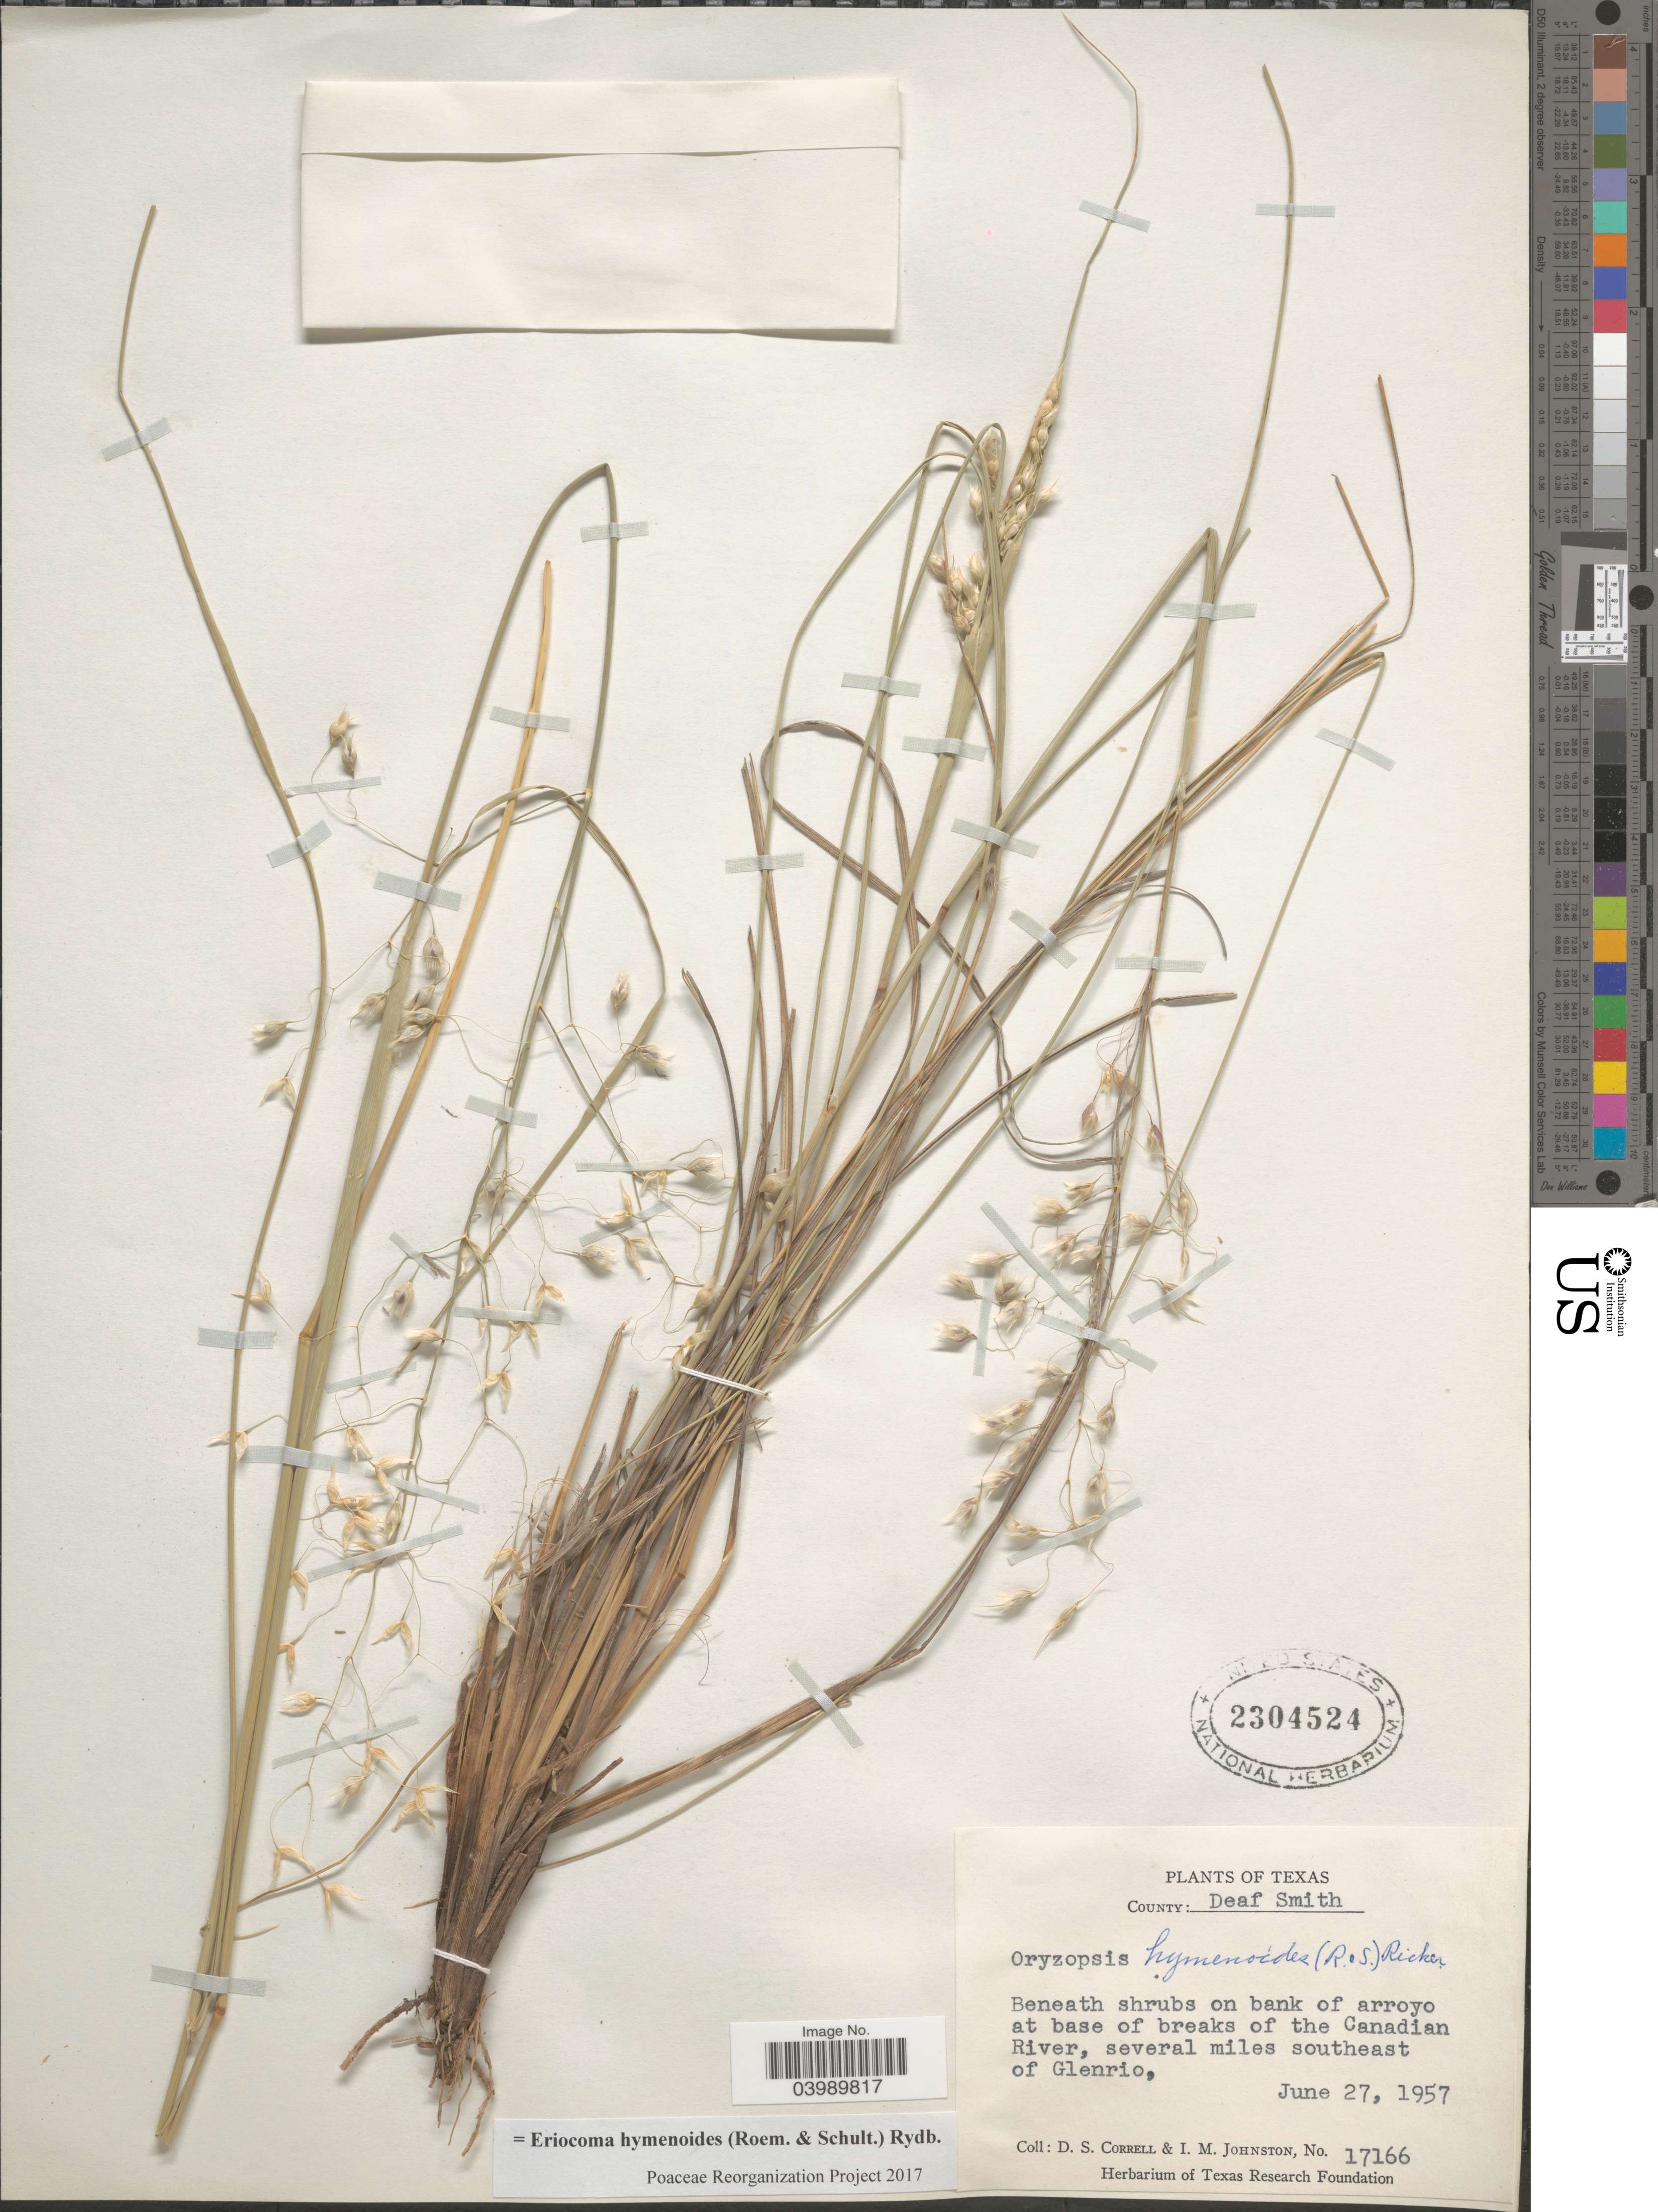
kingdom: Plantae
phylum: Tracheophyta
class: Liliopsida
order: Poales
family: Poaceae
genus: Eriocoma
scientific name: Eriocoma hymenoides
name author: (Roem. & Schult.) Rydb.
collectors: D. S. Correll & I.M. Johnston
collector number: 17166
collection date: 1957-06-27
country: United States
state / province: Texas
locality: County: Deaf Smith. Beneath shrubs on bank of arroyo at base of breaks of the Canadian River, several miles southeast of Glenrio.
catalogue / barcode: US 2304524